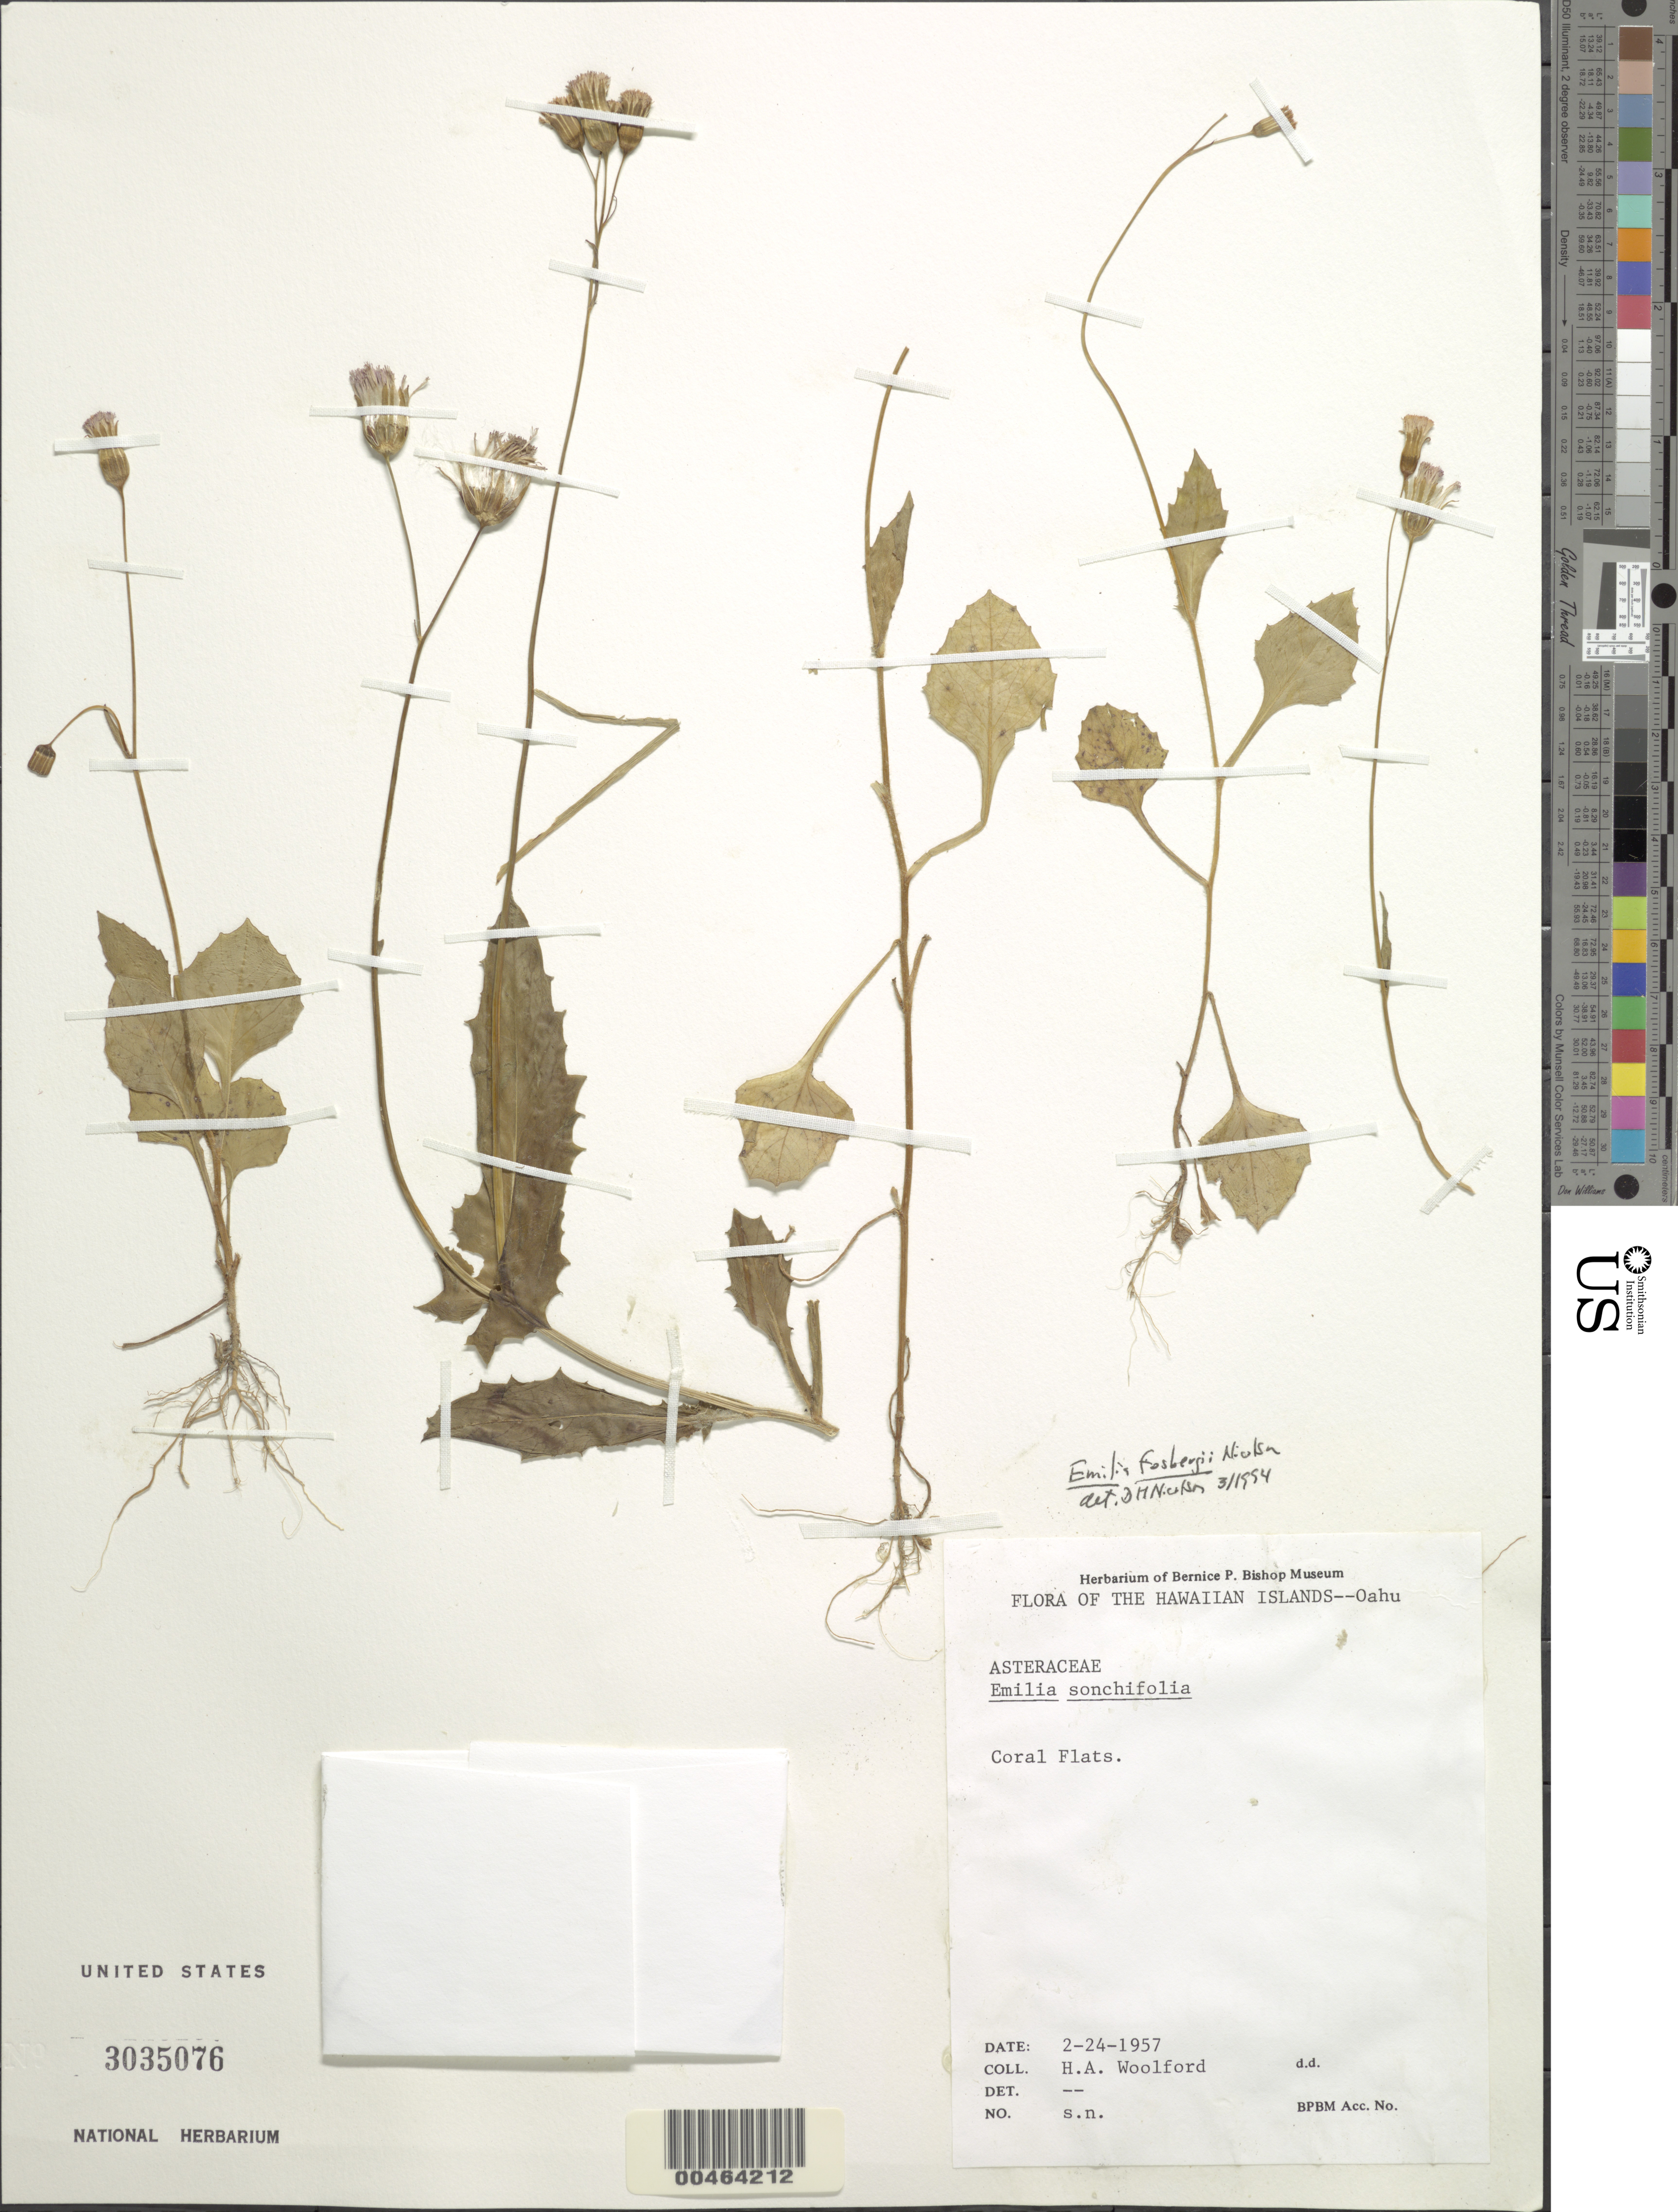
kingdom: Plantae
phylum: Tracheophyta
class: Magnoliopsida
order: Asterales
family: Asteraceae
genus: Emilia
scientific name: Emilia fosbergii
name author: Nicolson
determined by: Nicolson, Dan H.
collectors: H. Woolford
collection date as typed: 24 Feb 1957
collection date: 1957-02-24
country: United States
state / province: Hawaii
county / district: Honolulu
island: Oahu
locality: Coral Flats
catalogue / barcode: US 3035076